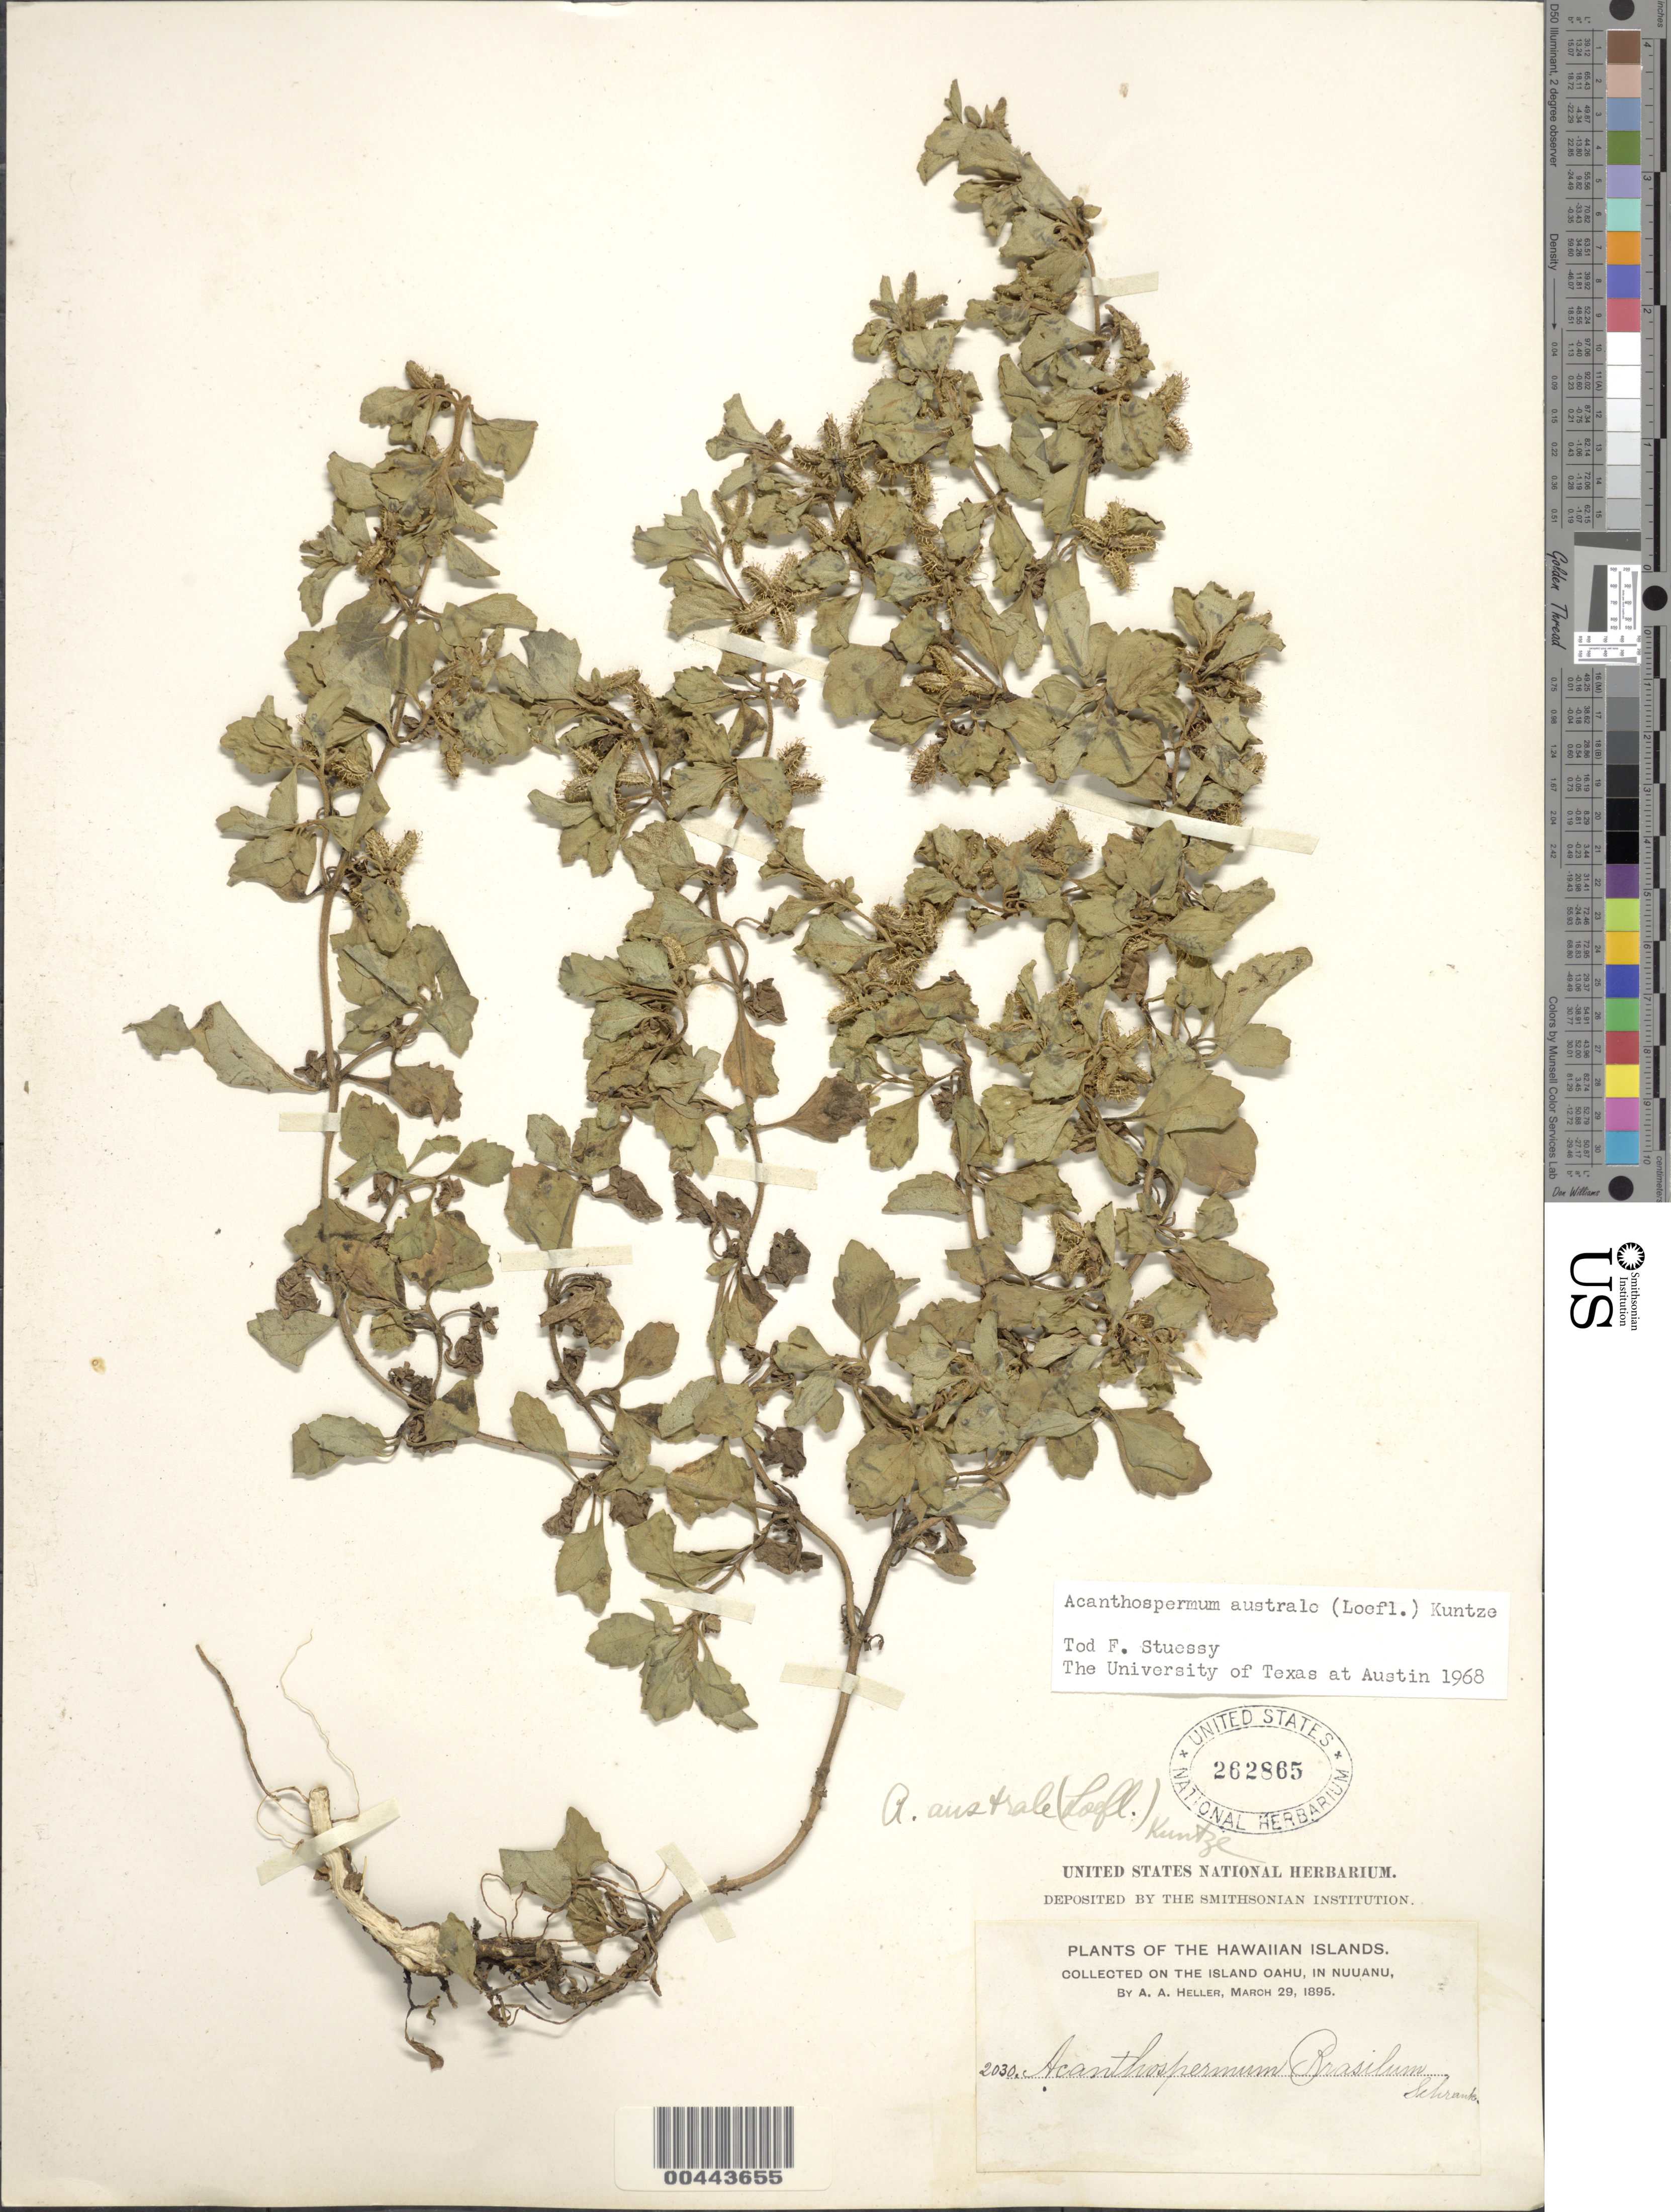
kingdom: Plantae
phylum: Tracheophyta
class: Magnoliopsida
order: Asterales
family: Asteraceae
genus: Acanthospermum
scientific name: Acanthospermum australe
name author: (Loefl.) Kuntze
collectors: A. A. Heller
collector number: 2030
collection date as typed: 29 Mar 1895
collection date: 1895-03-29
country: United States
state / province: Hawaii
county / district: Honolulu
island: Oahu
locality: In Nuuanu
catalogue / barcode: US 262865